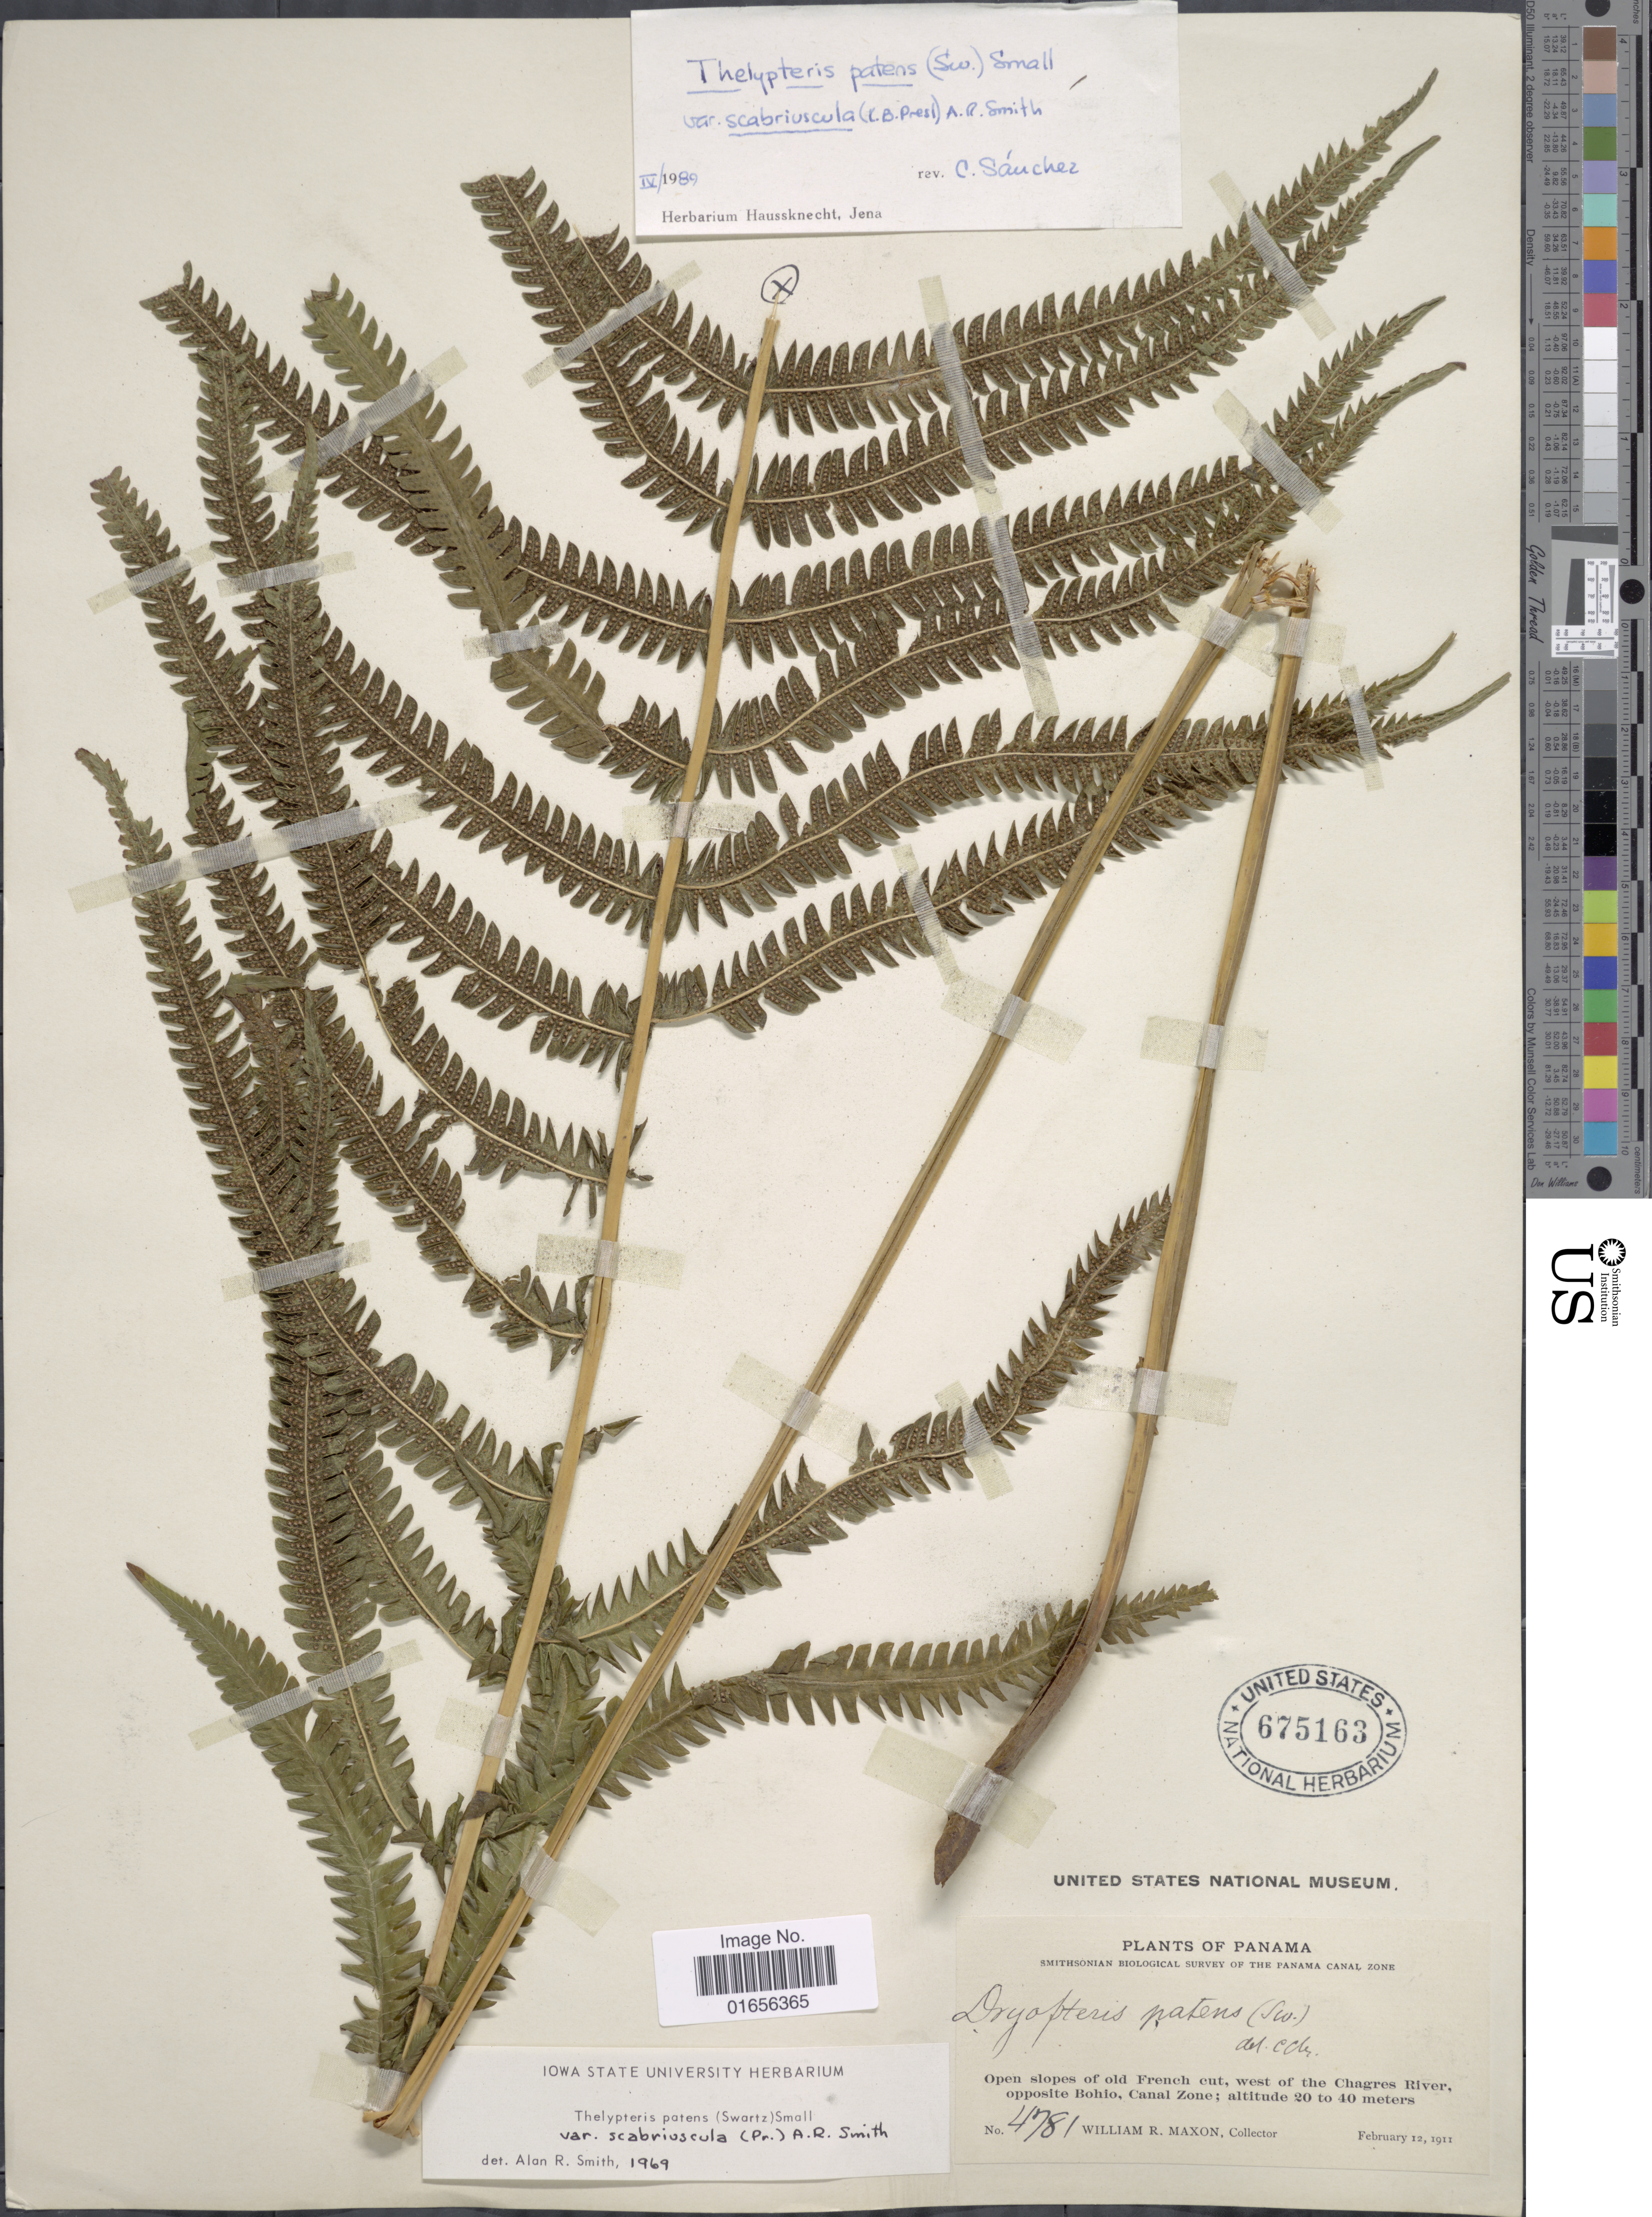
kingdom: Plantae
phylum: Tracheophyta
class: Polypodiopsida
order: Polypodiales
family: Thelypteridaceae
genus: Christella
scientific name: Christella patens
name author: (Sw.) Holttum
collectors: W. R. Maxon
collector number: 4781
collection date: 1911-02-12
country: Panama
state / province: Colón / Panamá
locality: Panama, open slopes of Old French cut, west of Chagres River, opposite Bohio, Canal Zone.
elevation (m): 20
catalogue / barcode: US 675163-2